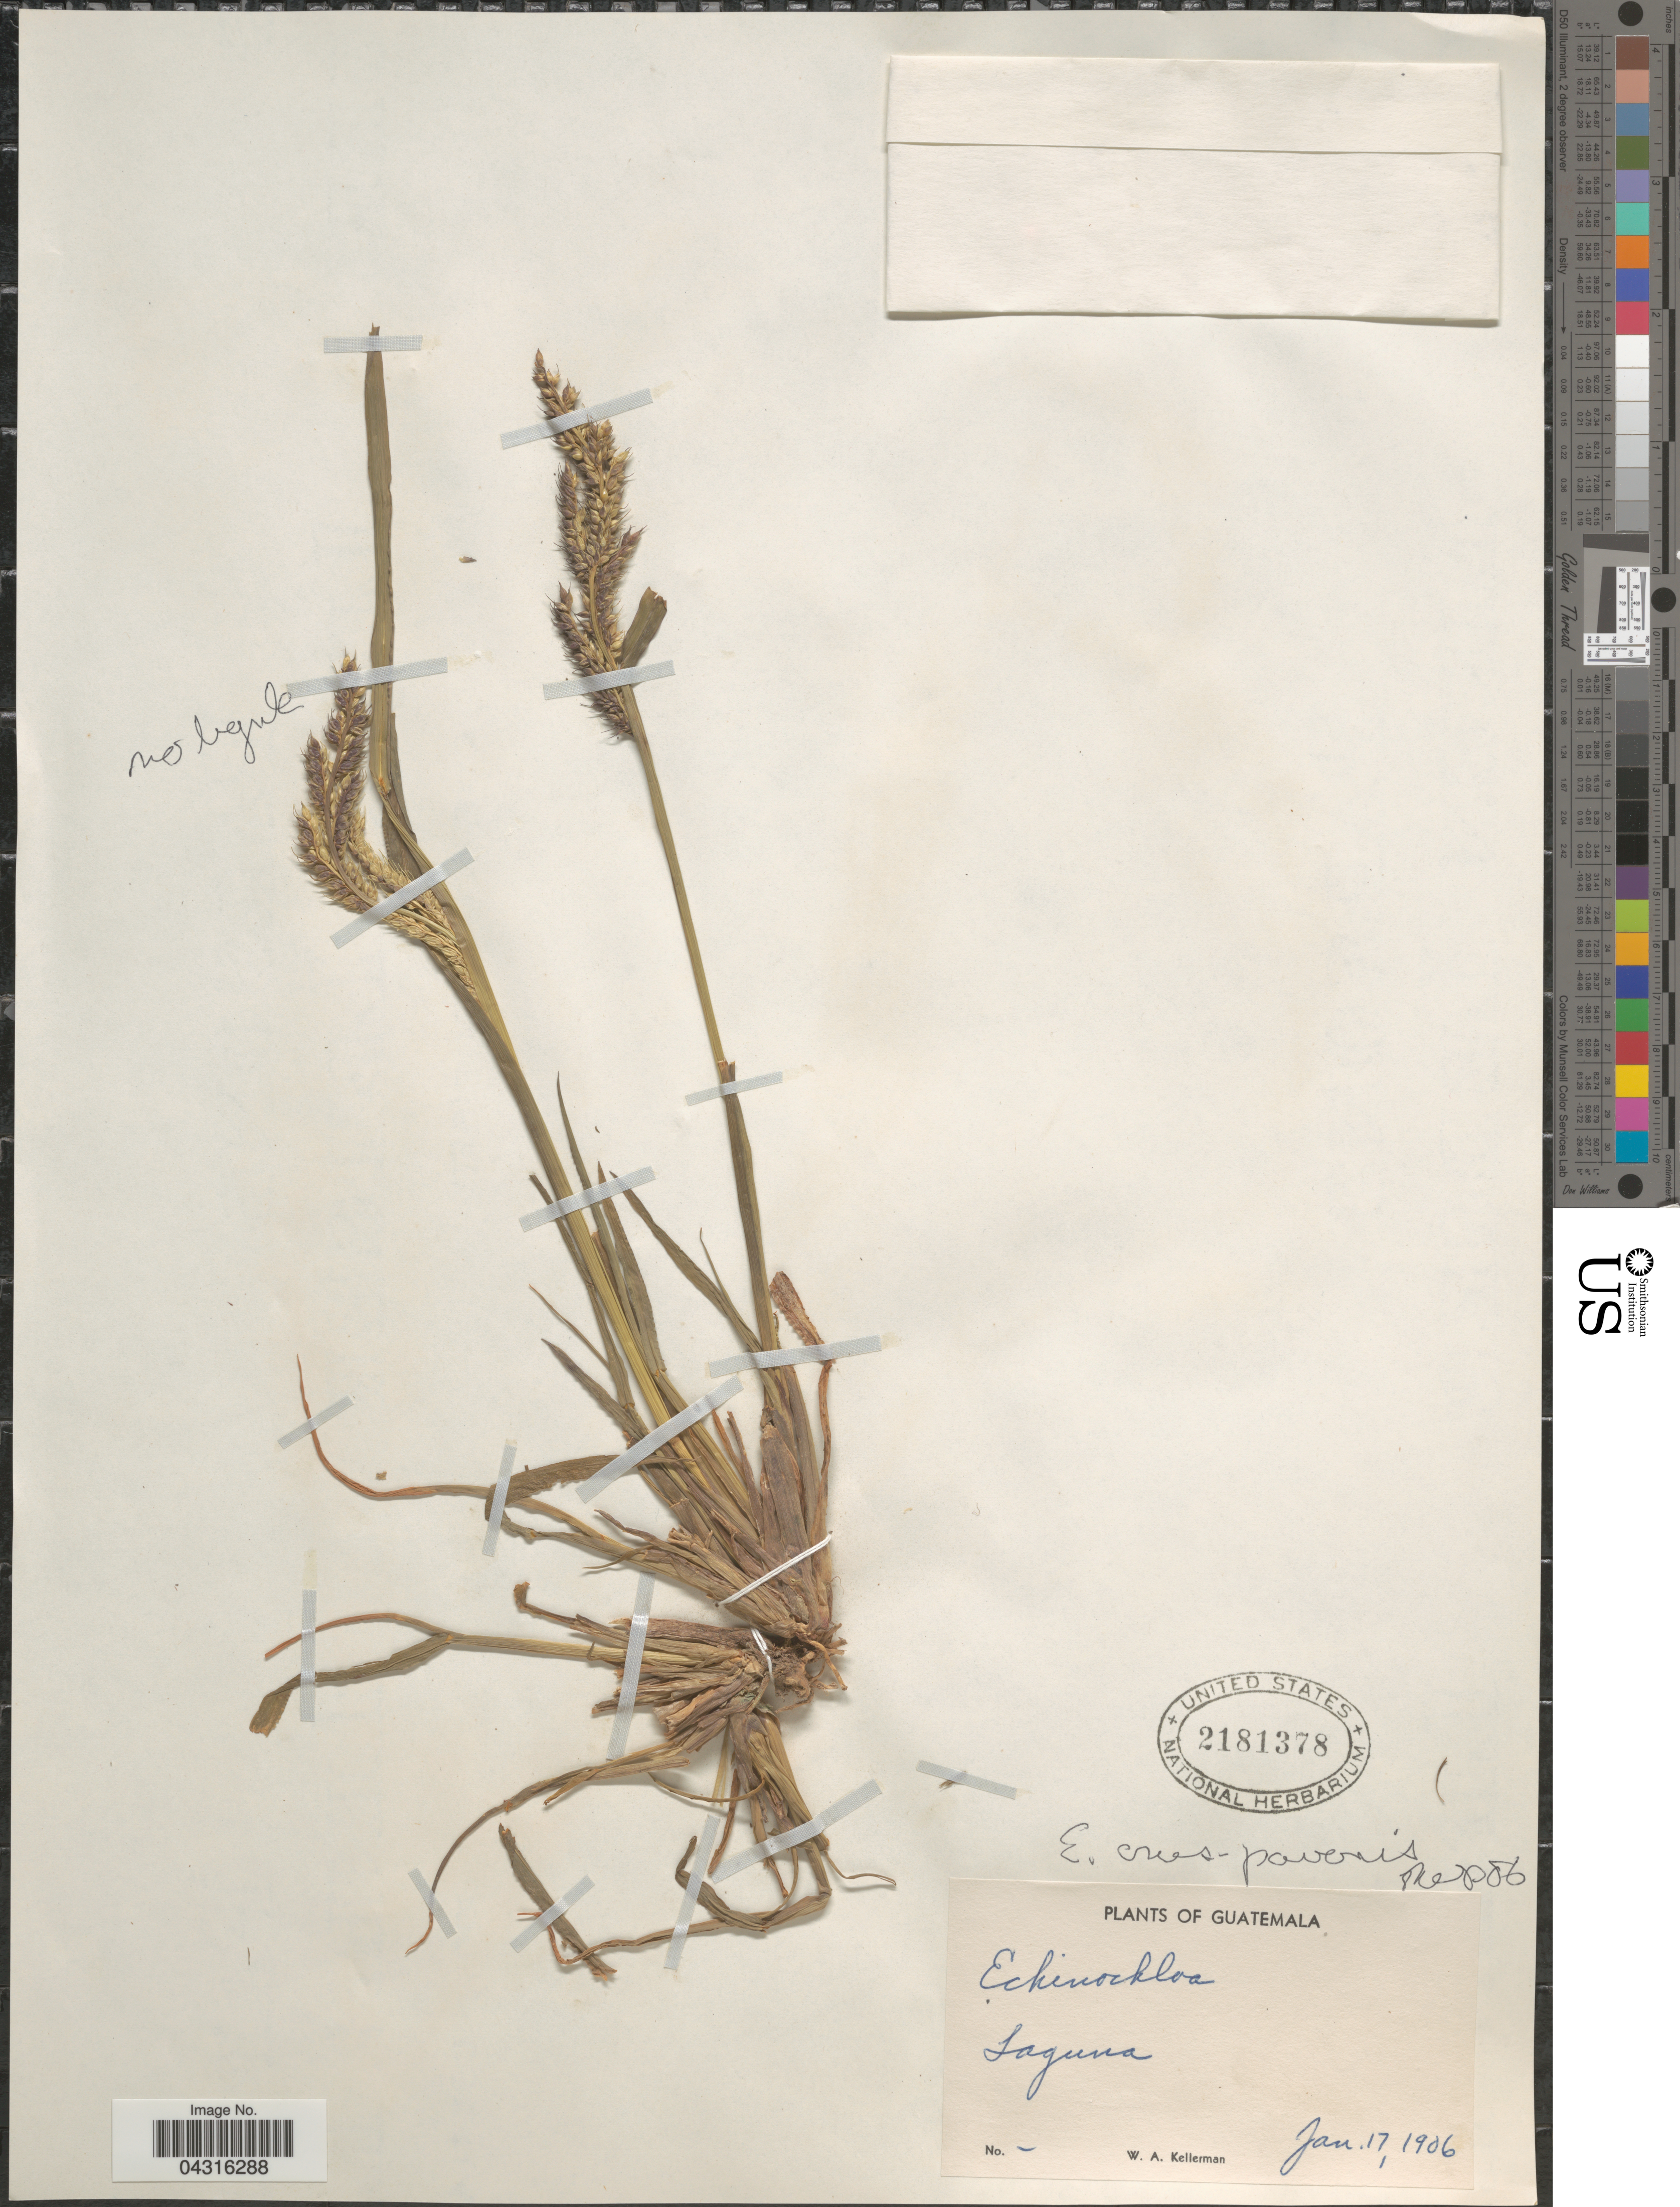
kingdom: Plantae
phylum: Tracheophyta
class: Liliopsida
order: Poales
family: Poaceae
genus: Echinochloa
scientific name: Echinochloa crus-pavonis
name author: (Kunth) Schult.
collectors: W. Kellerman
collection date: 1906-01-17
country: Guatemala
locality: Laguna.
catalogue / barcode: US 2181378